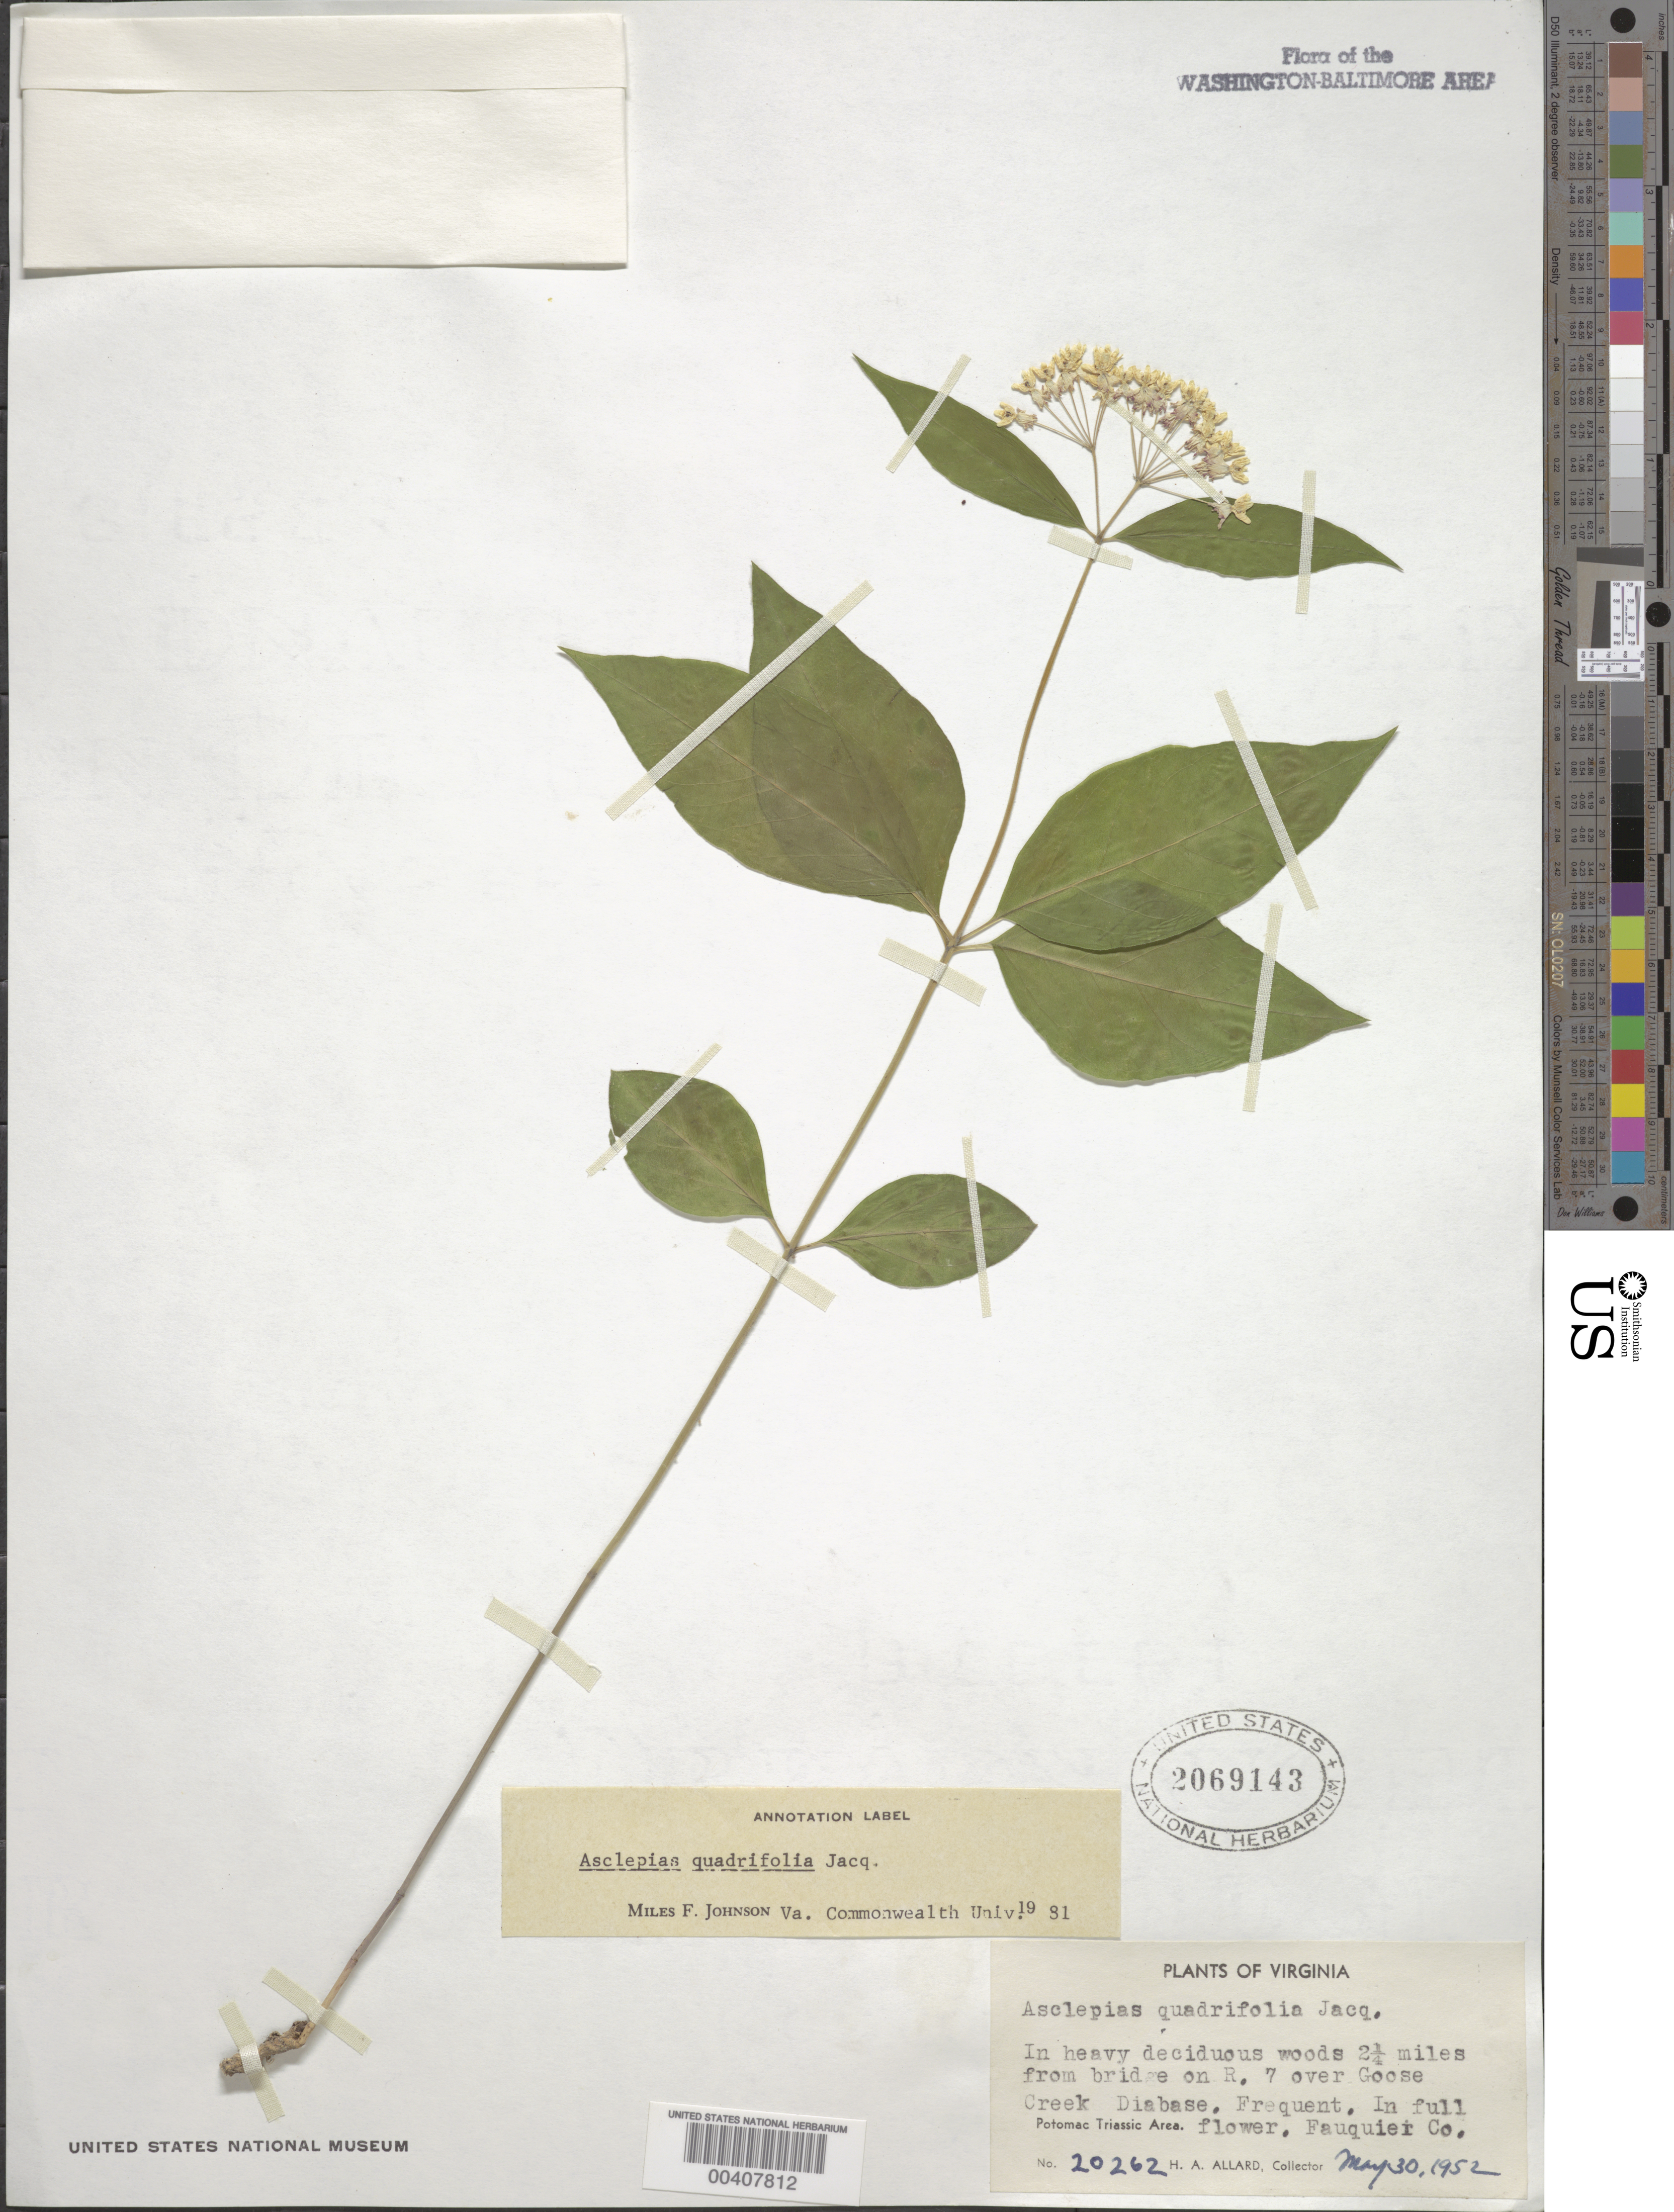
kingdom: Plantae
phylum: Tracheophyta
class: Magnoliopsida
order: Gentianales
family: Apocynaceae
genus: Asclepias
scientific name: Asclepias quadrifolia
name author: Jacq.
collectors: H. A. Allard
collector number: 20262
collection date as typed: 30 May 1952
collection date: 1952-05-30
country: United States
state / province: Virginia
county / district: Fauquier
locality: Near Route 7 Bridge on Goose Creek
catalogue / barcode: US 2069143